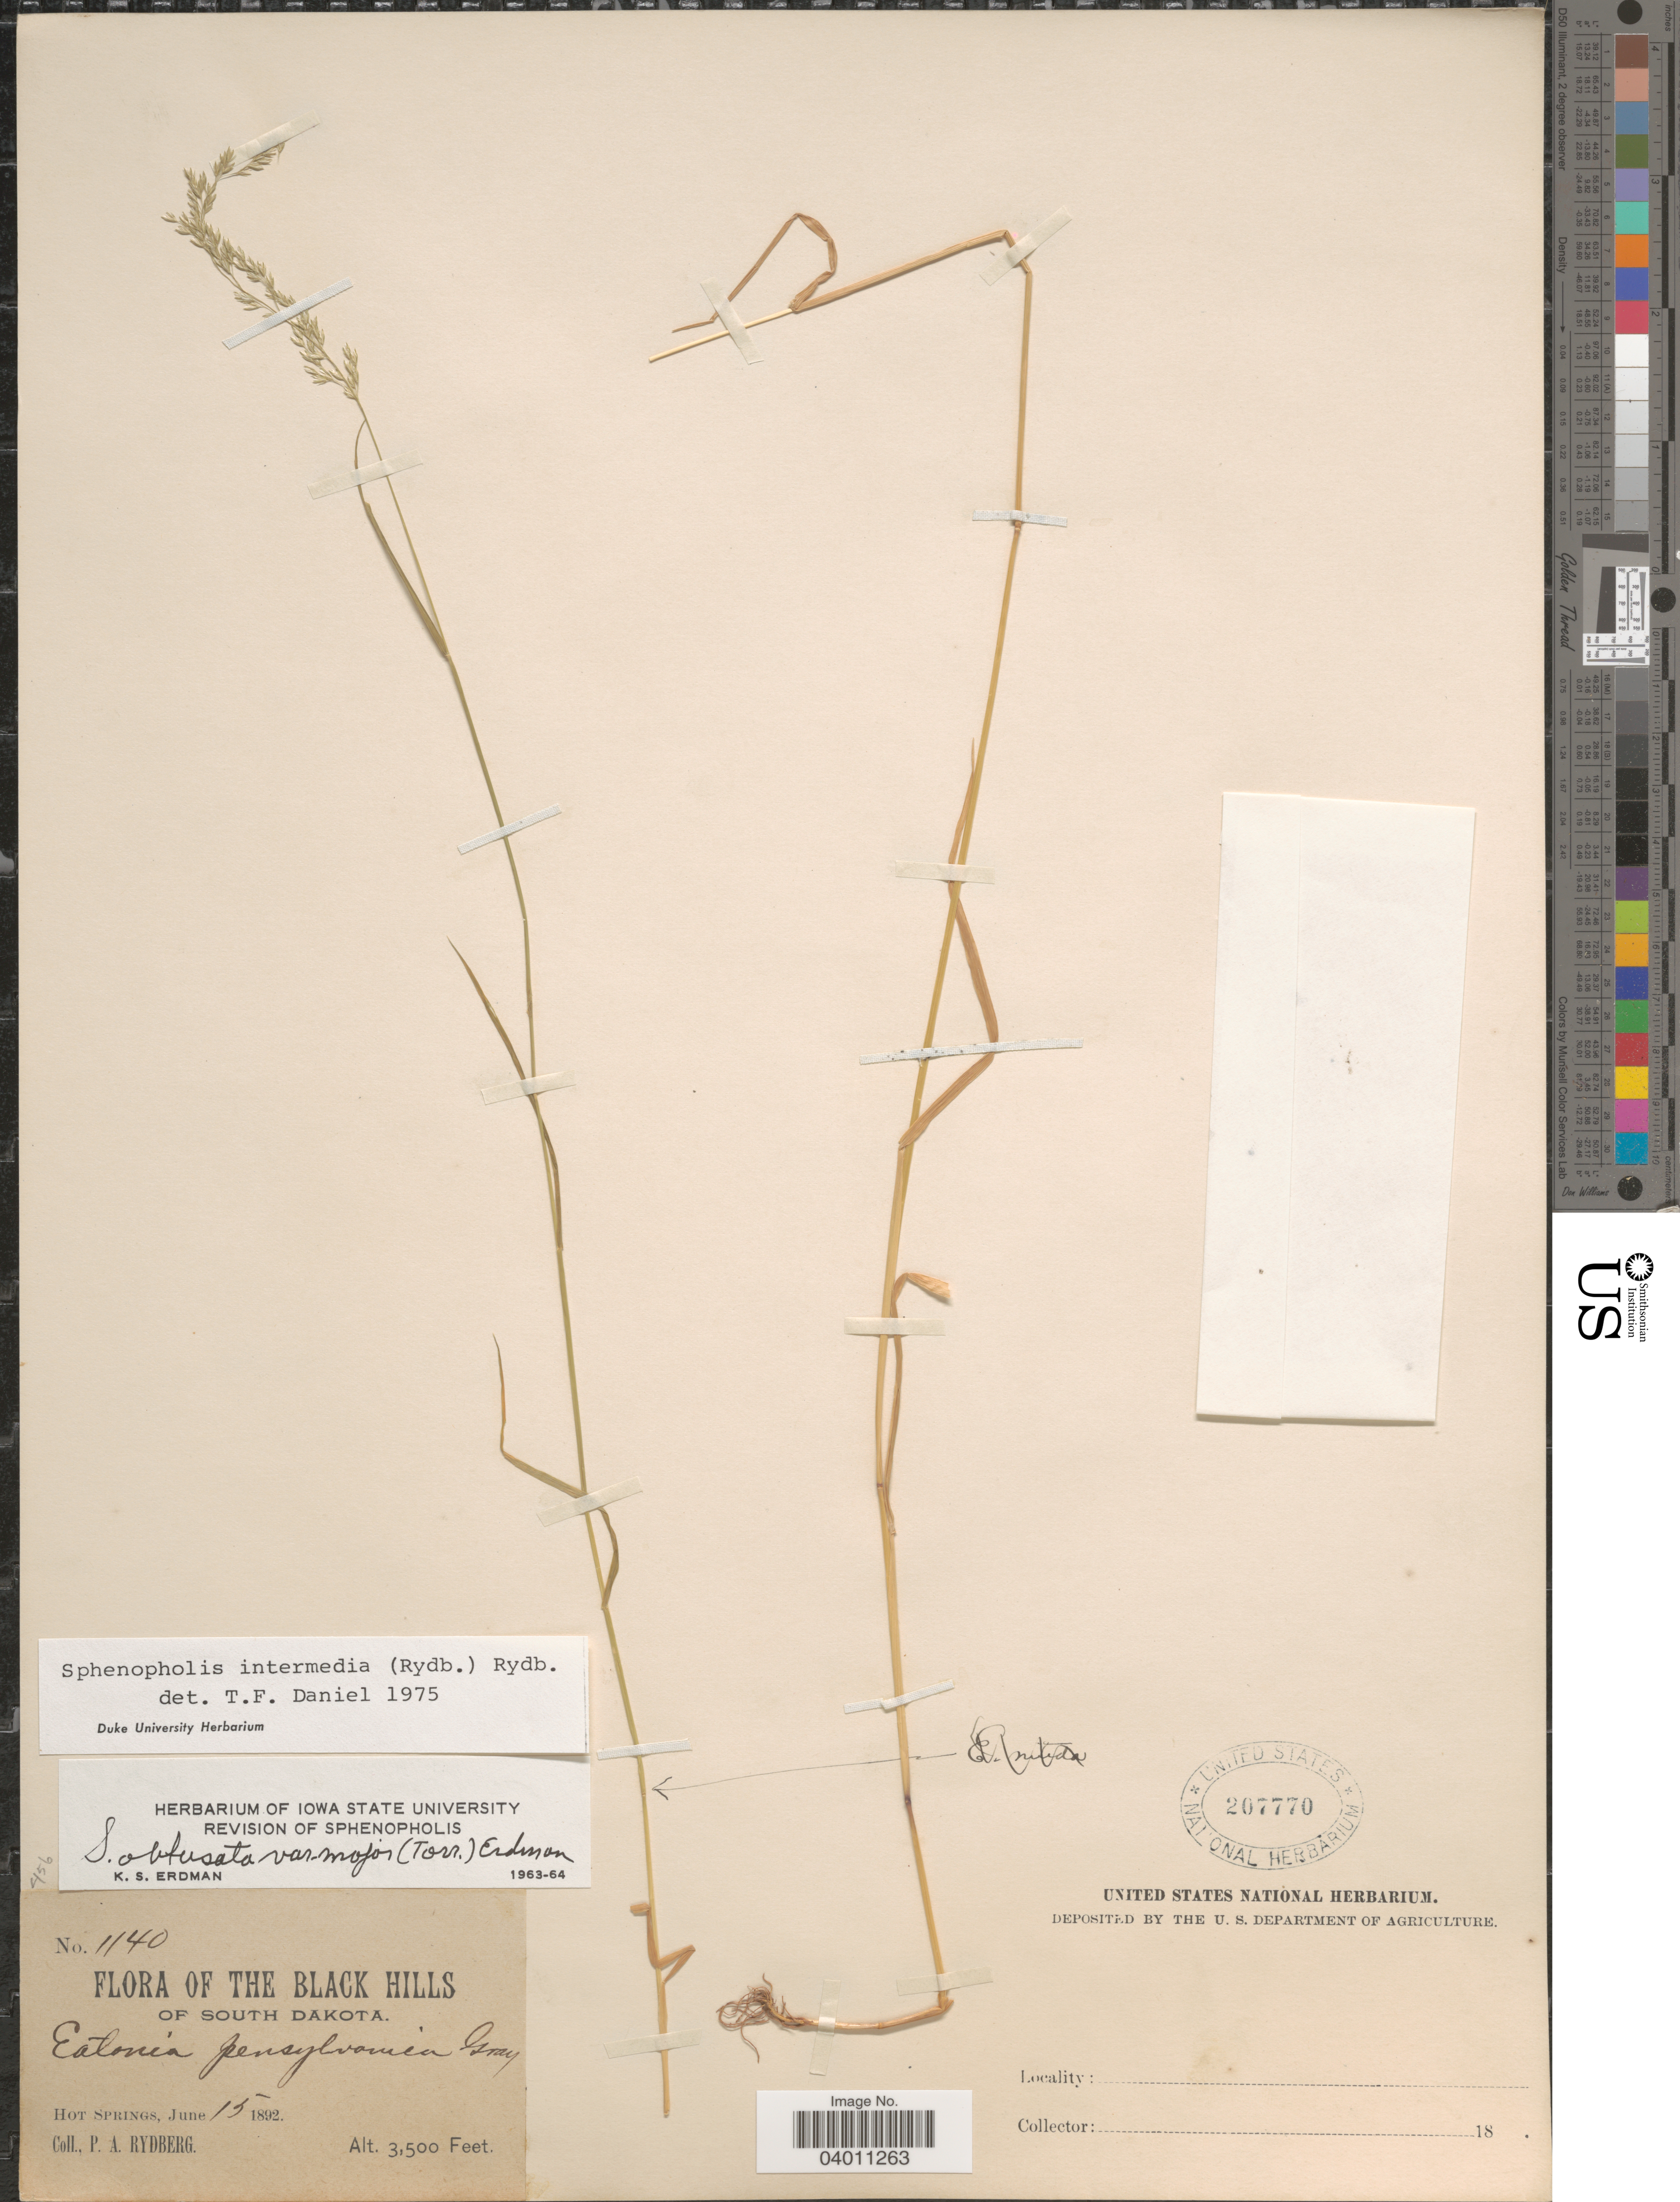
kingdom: Plantae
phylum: Tracheophyta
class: Liliopsida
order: Poales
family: Poaceae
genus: Sphenopholis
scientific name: Sphenopholis intermedia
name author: (Rydb.) Rydb.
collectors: P. A. Rydberg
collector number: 1140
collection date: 1892-06-15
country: United States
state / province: South Dakota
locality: The Black Hills of South Dakota. Hot Springs.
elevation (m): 1067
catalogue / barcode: US 207770